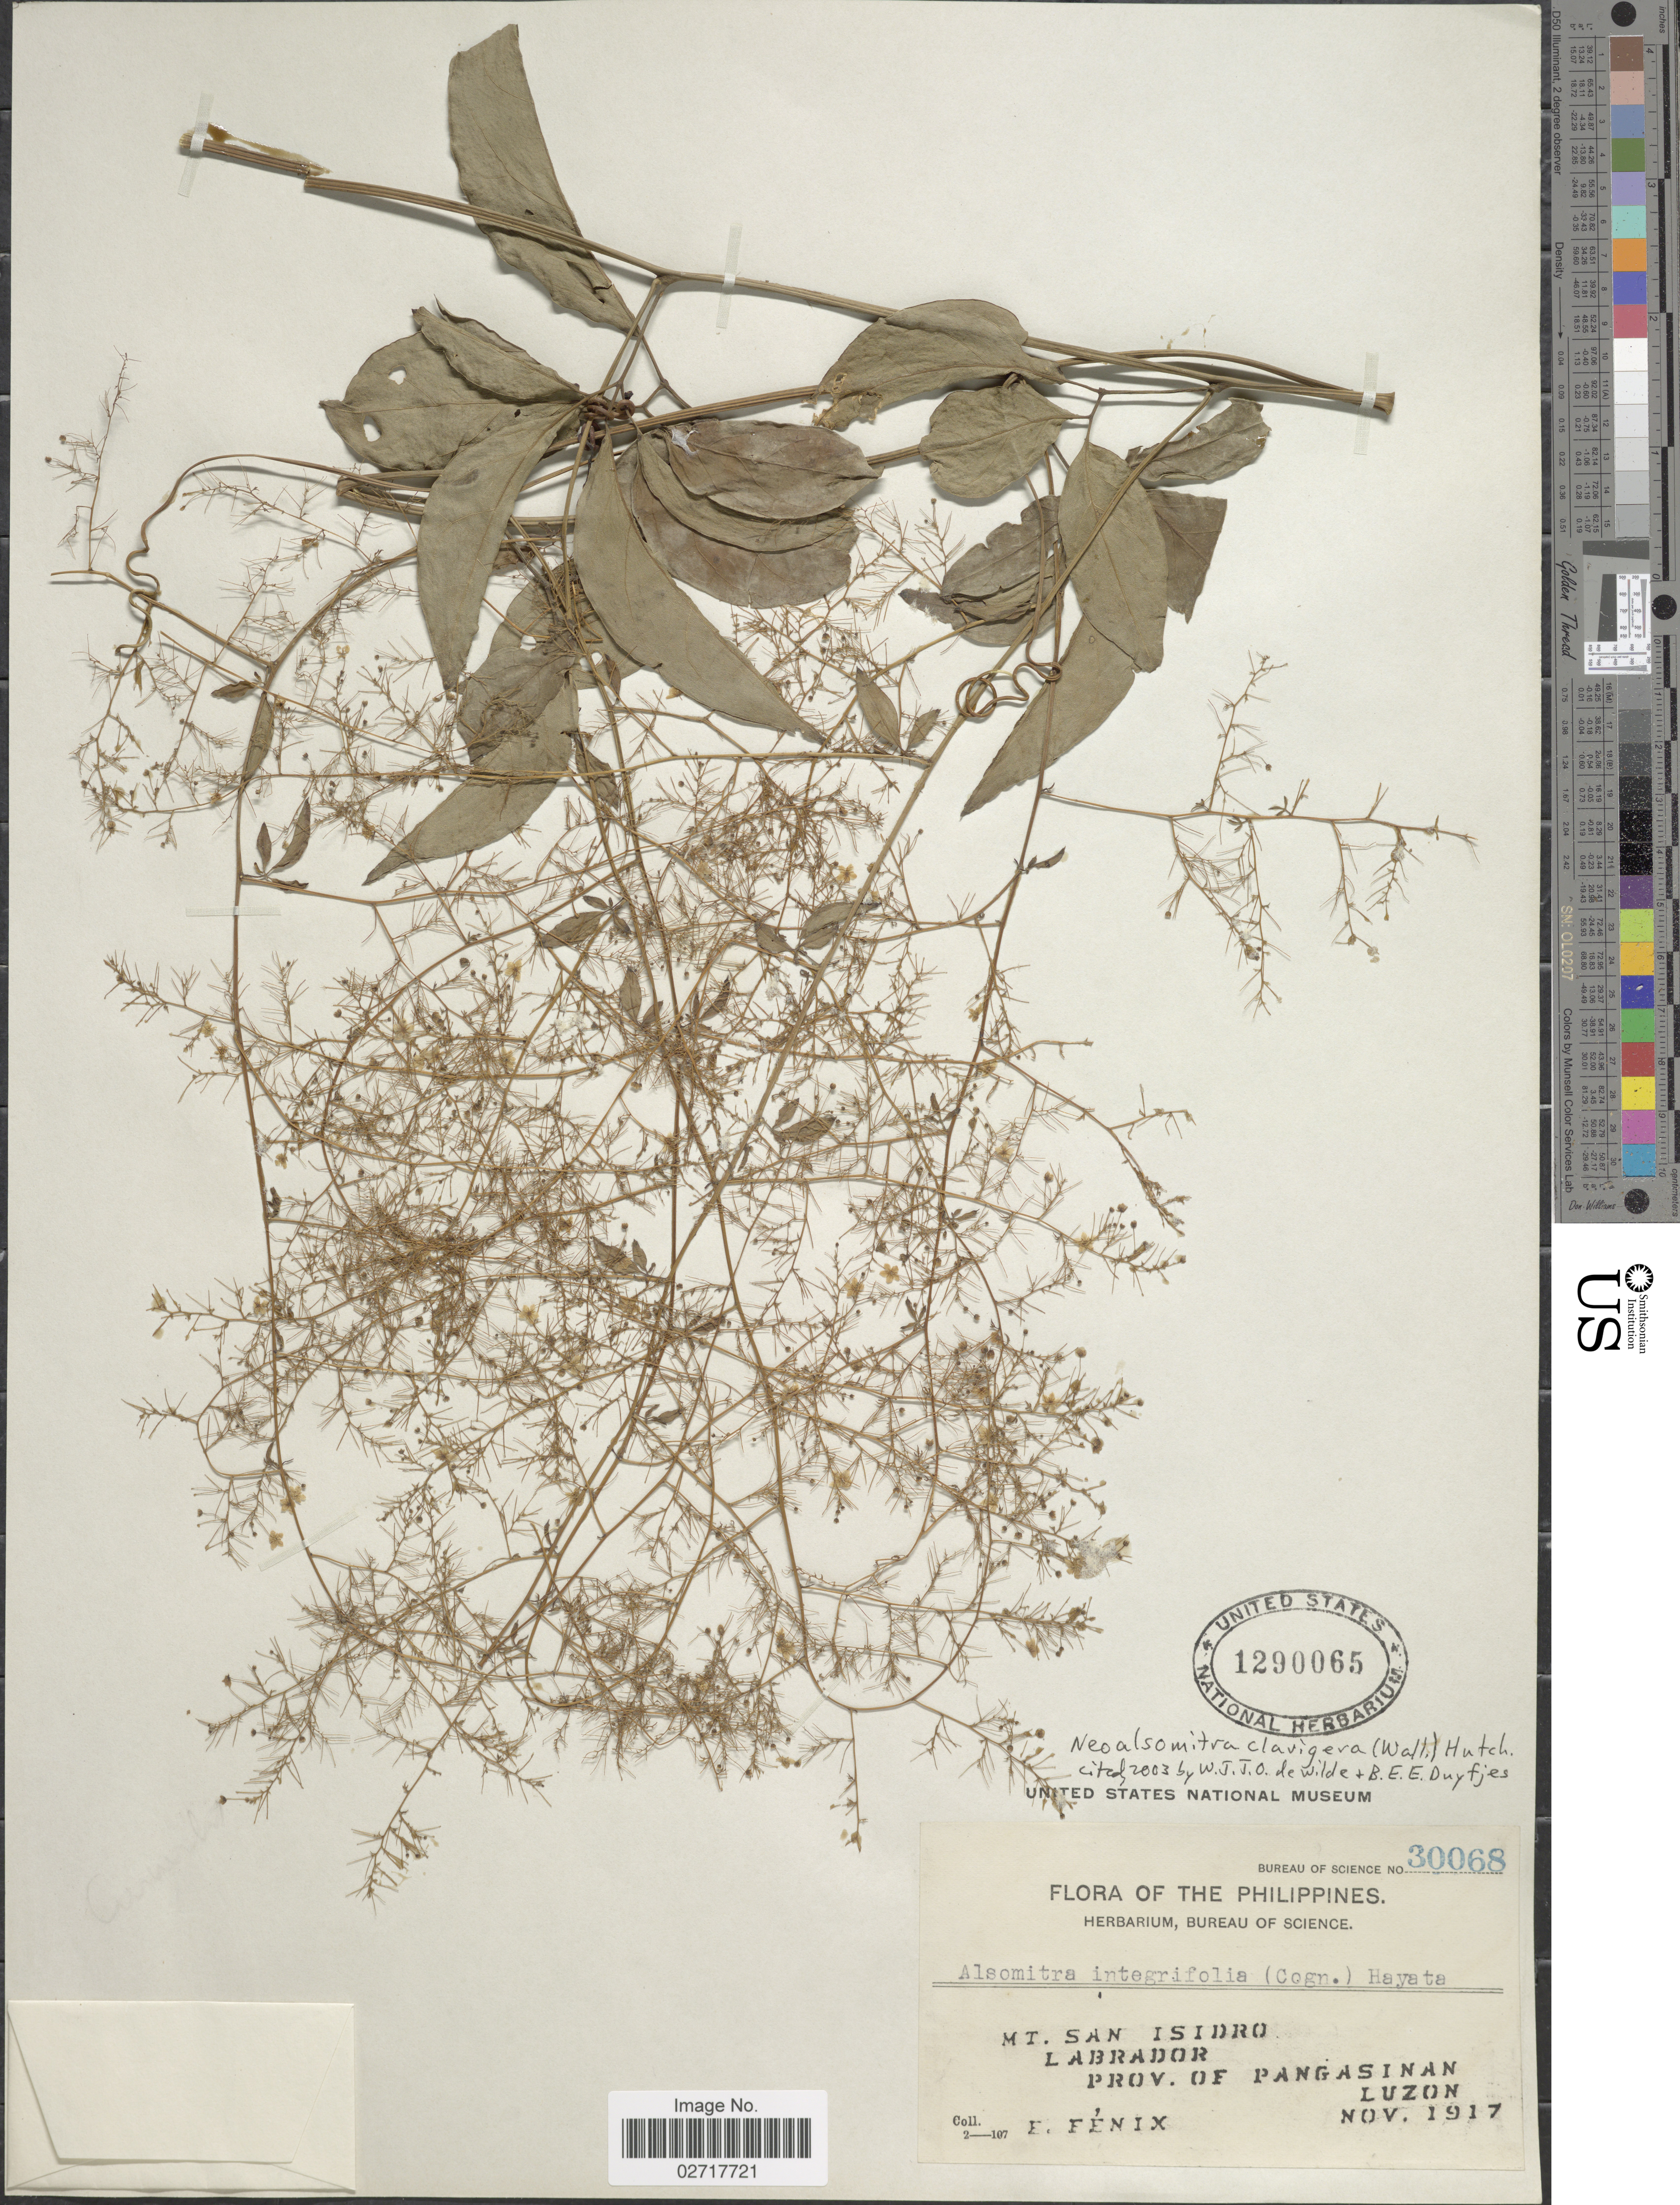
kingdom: Plantae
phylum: Tracheophyta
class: Magnoliopsida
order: Cucurbitales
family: Cucurbitaceae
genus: Neoalsomitra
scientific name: Neoalsomitra clavigera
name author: (M. Roem.) Hutch.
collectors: E. Fénix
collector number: Bureau of Science 30068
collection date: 1917-11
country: Philippines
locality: Mt. San Isidro. Labrador, Prov. of Pangasinan Luzon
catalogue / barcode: US 1290065